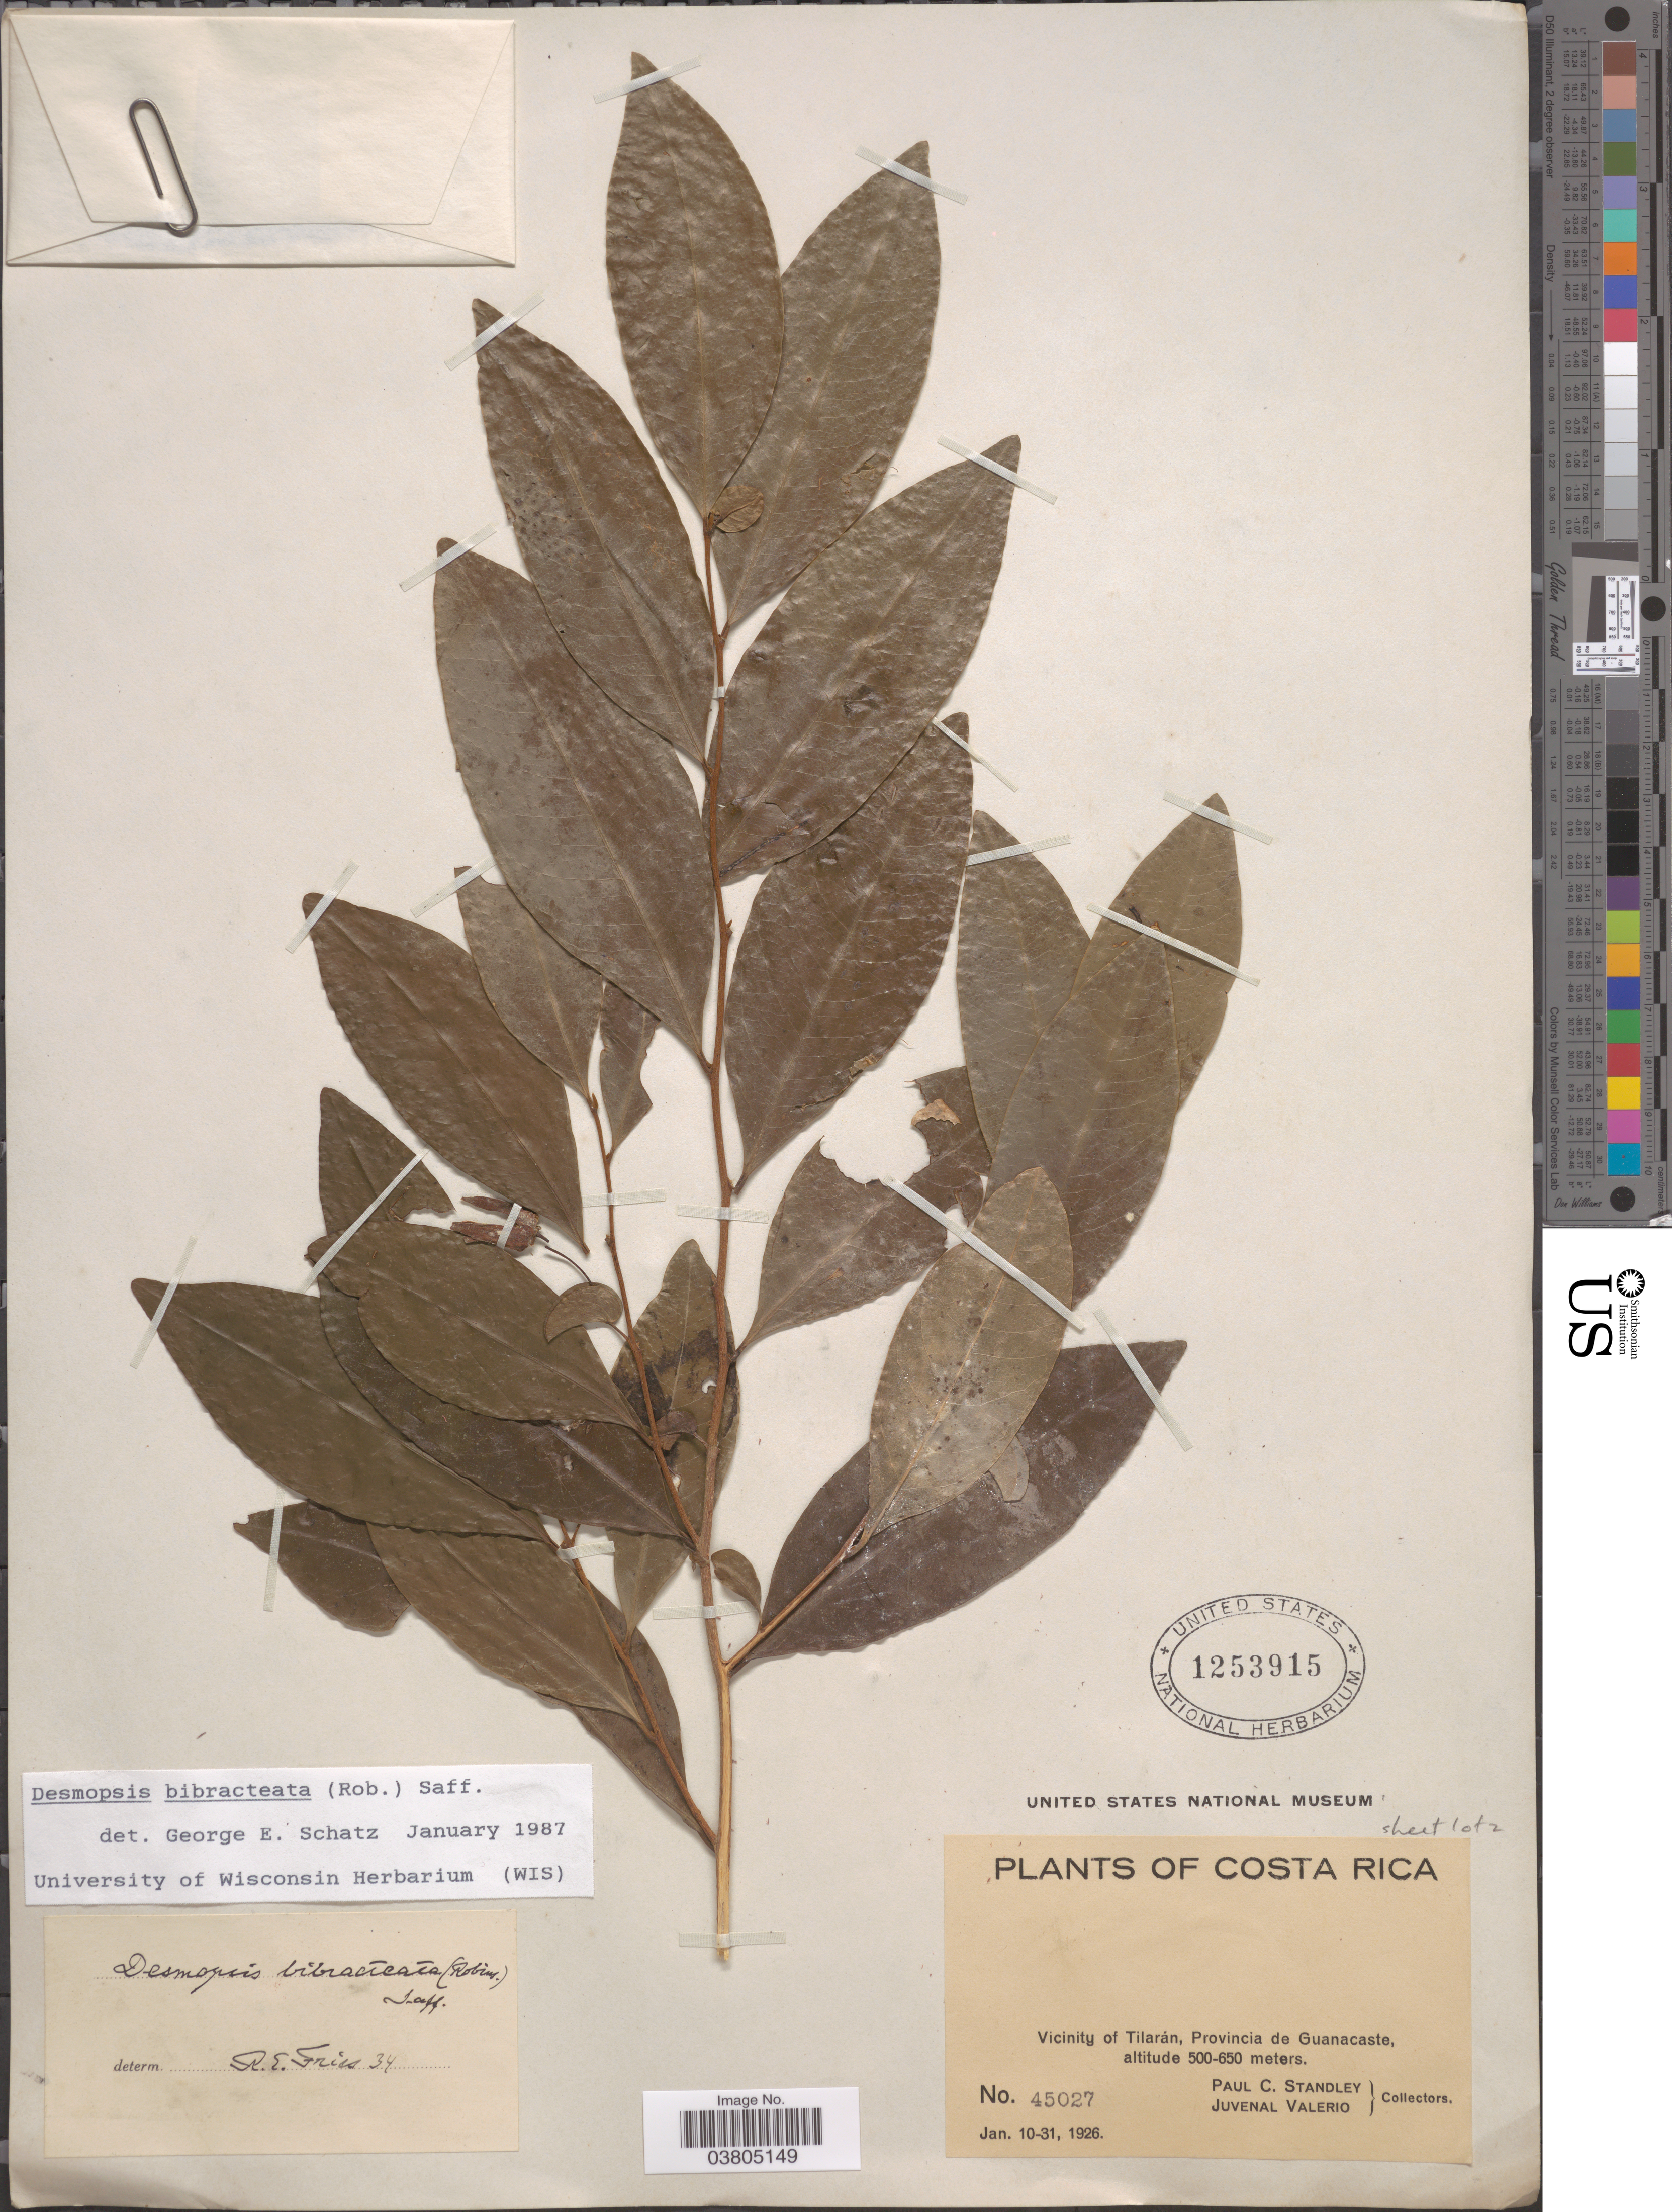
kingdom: Plantae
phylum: Tracheophyta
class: Magnoliopsida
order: Magnoliales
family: Annonaceae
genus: Desmopsis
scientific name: Desmopsis bibracteata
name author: (B.L. Rob.) Saff.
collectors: P. C. Standley & J. Valerio R.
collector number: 45027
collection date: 1926-01-10/1926-01-31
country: Costa Rica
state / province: Guanacaste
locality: Vicinity of Tilarán.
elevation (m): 500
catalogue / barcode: US 1253915